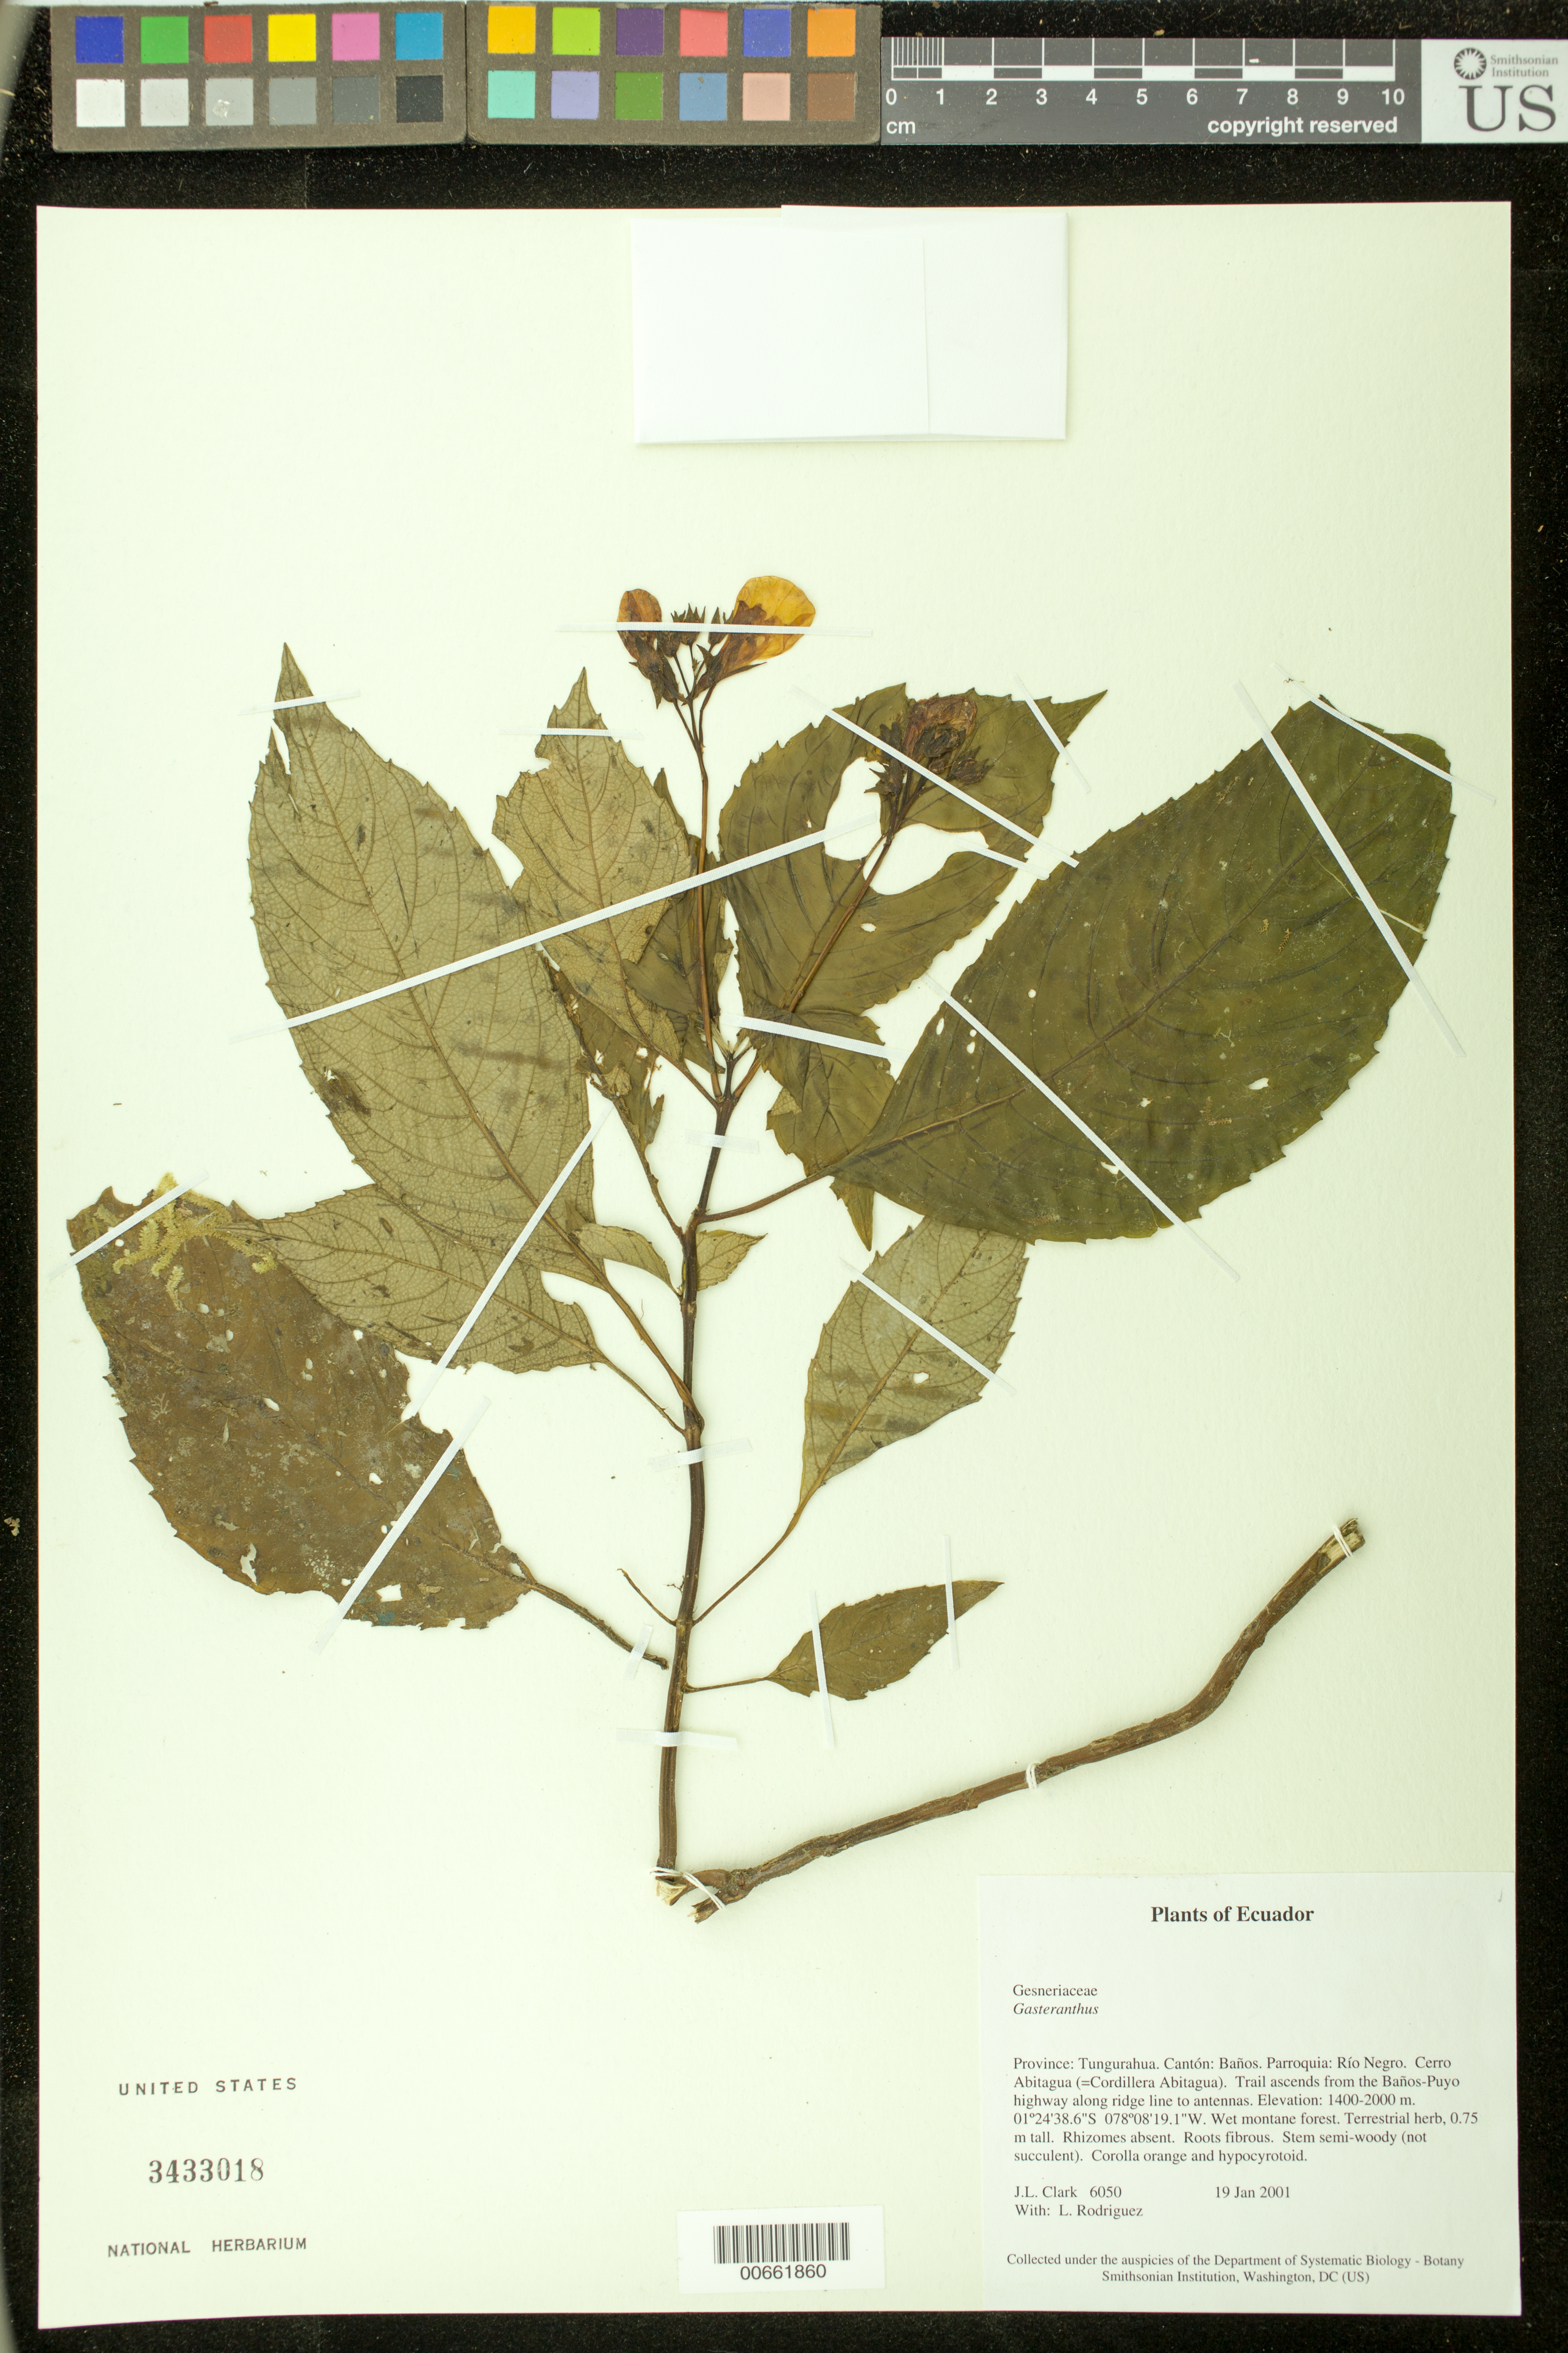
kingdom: Plantae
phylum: Tracheophyta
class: Magnoliopsida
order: Lamiales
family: Gesneriaceae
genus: Gasteranthus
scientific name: Gasteranthus sp.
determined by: Skog, Laurence E.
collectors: J. L. Clark & L. Rodriguez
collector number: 6050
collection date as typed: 19 Jan 2001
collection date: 2001-01-19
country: Ecuador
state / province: Tungurahua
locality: Cantón: Baños. Parroquia: Río Negro. Cerro Abitagua (=Cordillera Abitagua). Trail ascends from the Baños-Puyo highway along ridge line to antennas.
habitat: Wet montane forest.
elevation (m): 1400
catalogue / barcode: US 3433018